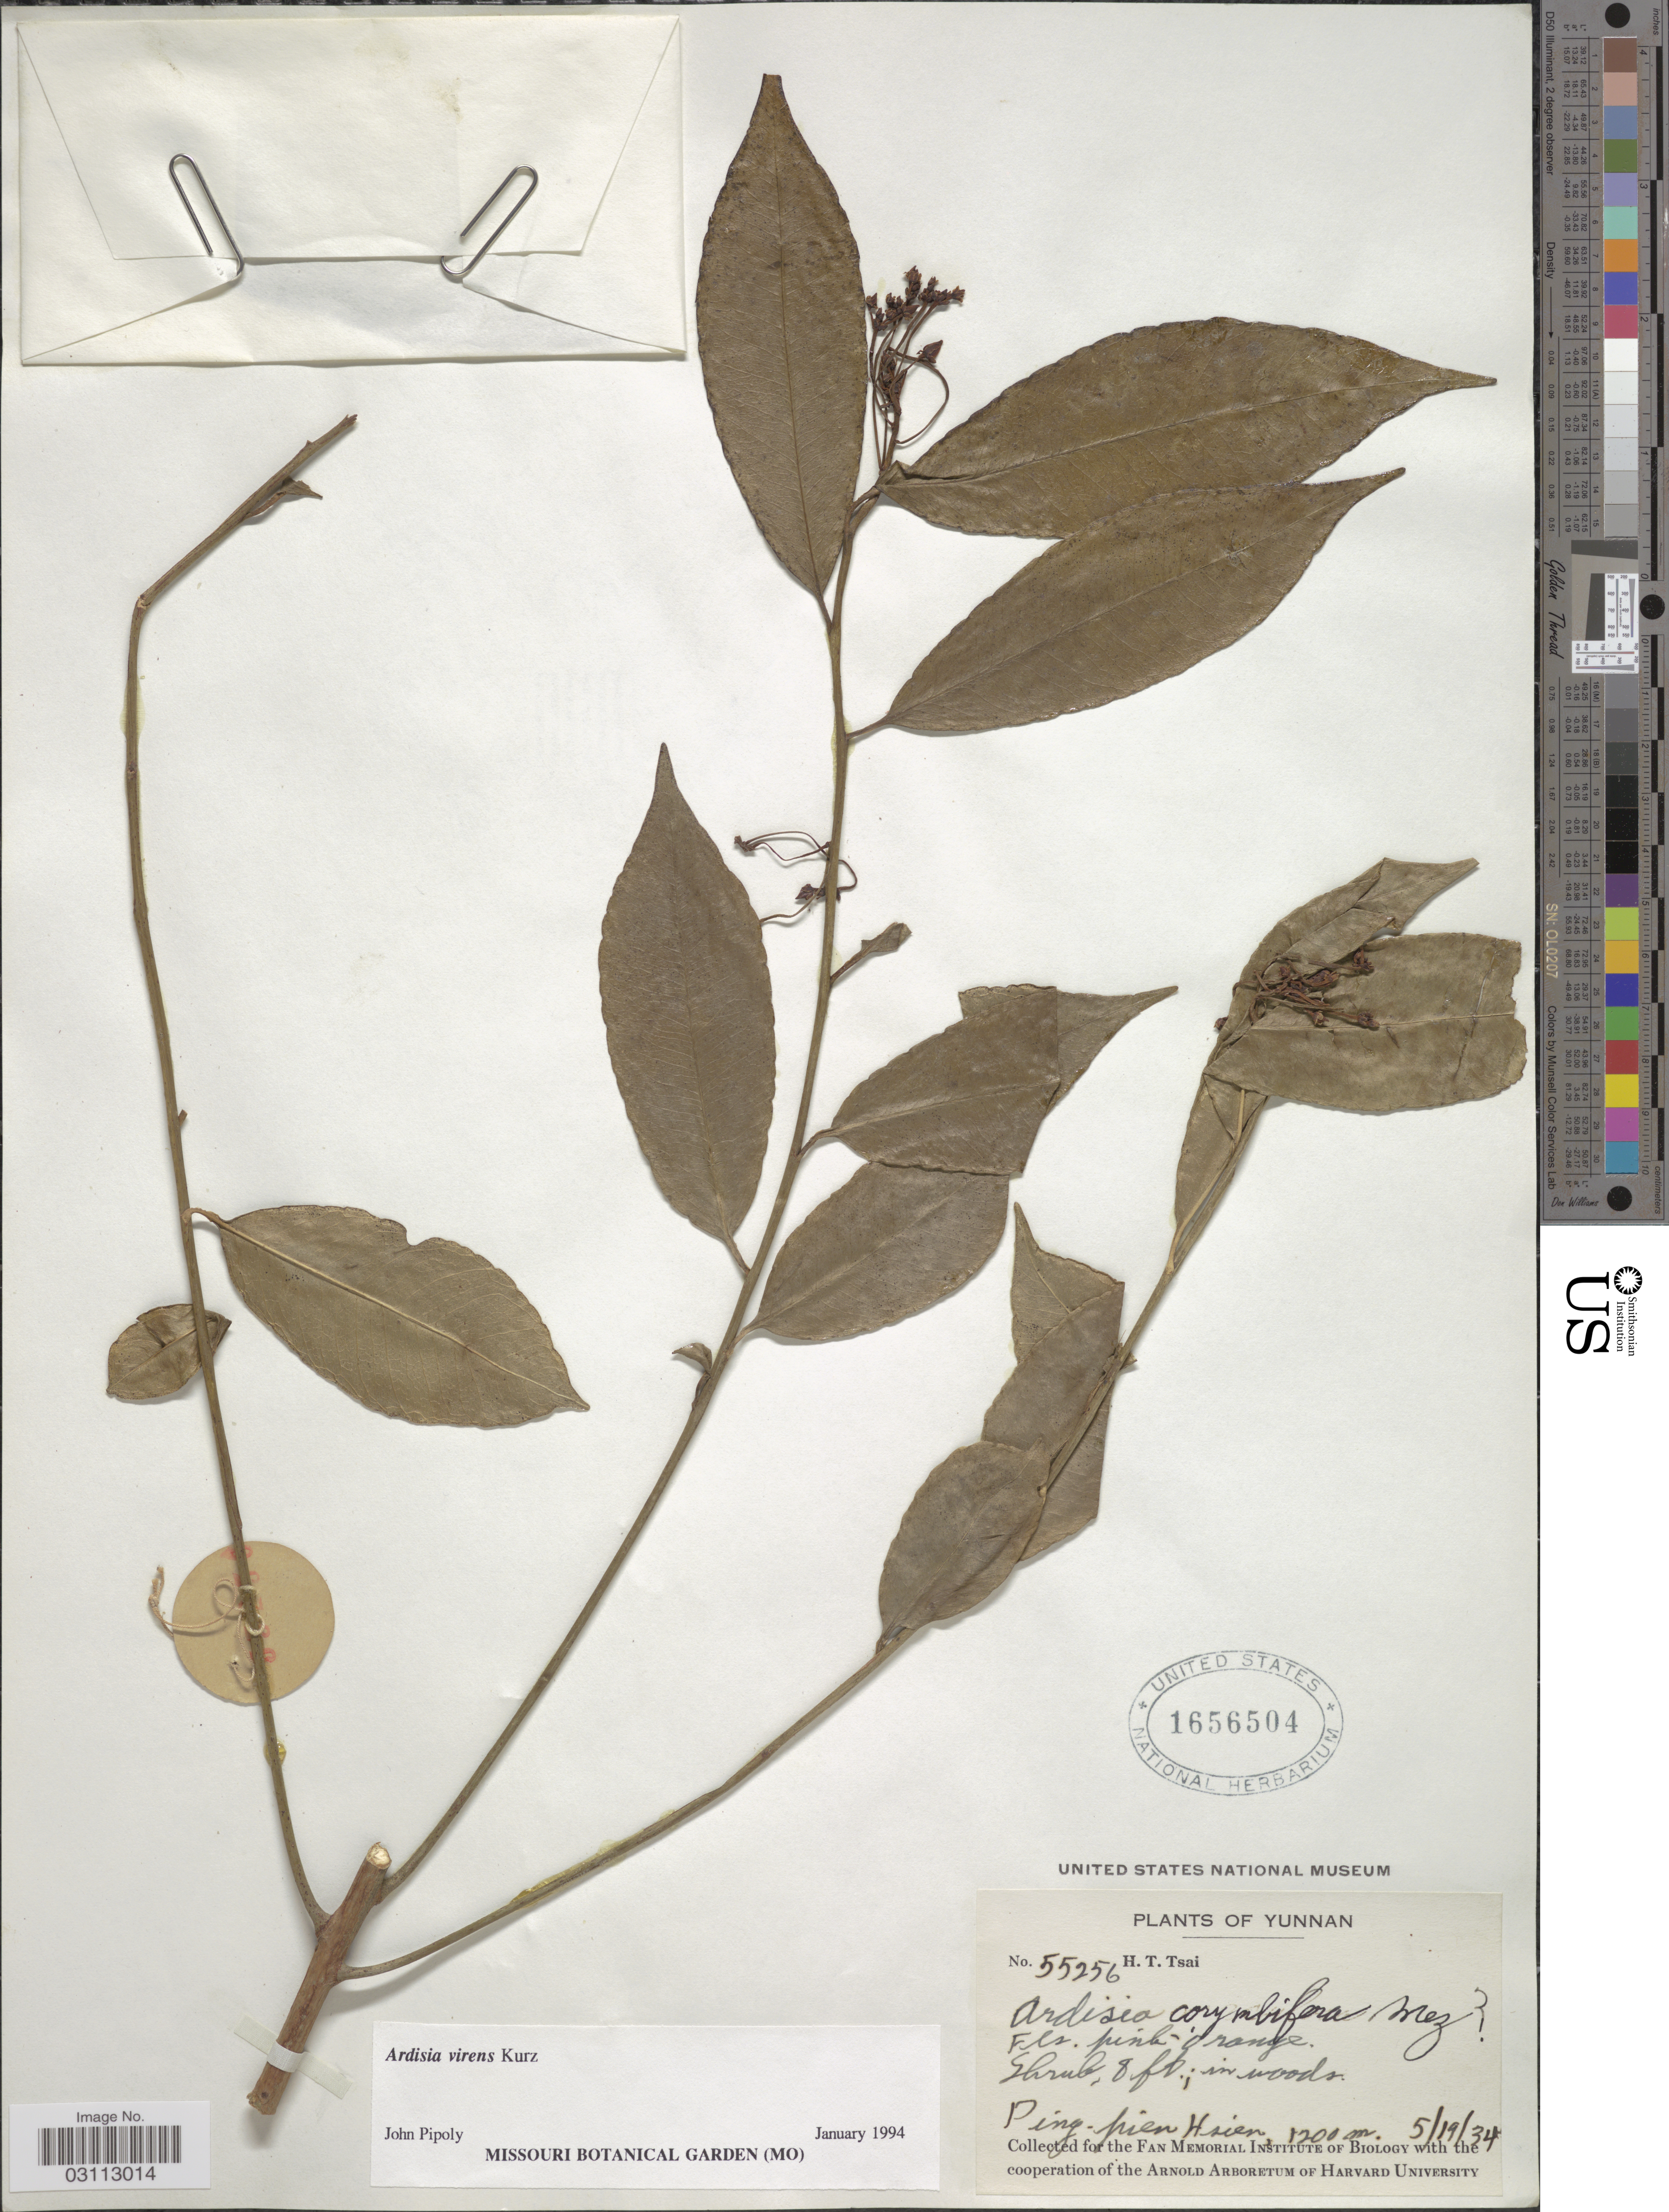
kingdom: Plantae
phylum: Tracheophyta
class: Magnoliopsida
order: Ericales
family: Primulaceae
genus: Ardisia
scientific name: Ardisia virens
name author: Kurz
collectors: H. Tsai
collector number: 55256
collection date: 1934-05-19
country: China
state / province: Yunnan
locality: Ping-pien Hsien.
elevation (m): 1200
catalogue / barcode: US 1656504